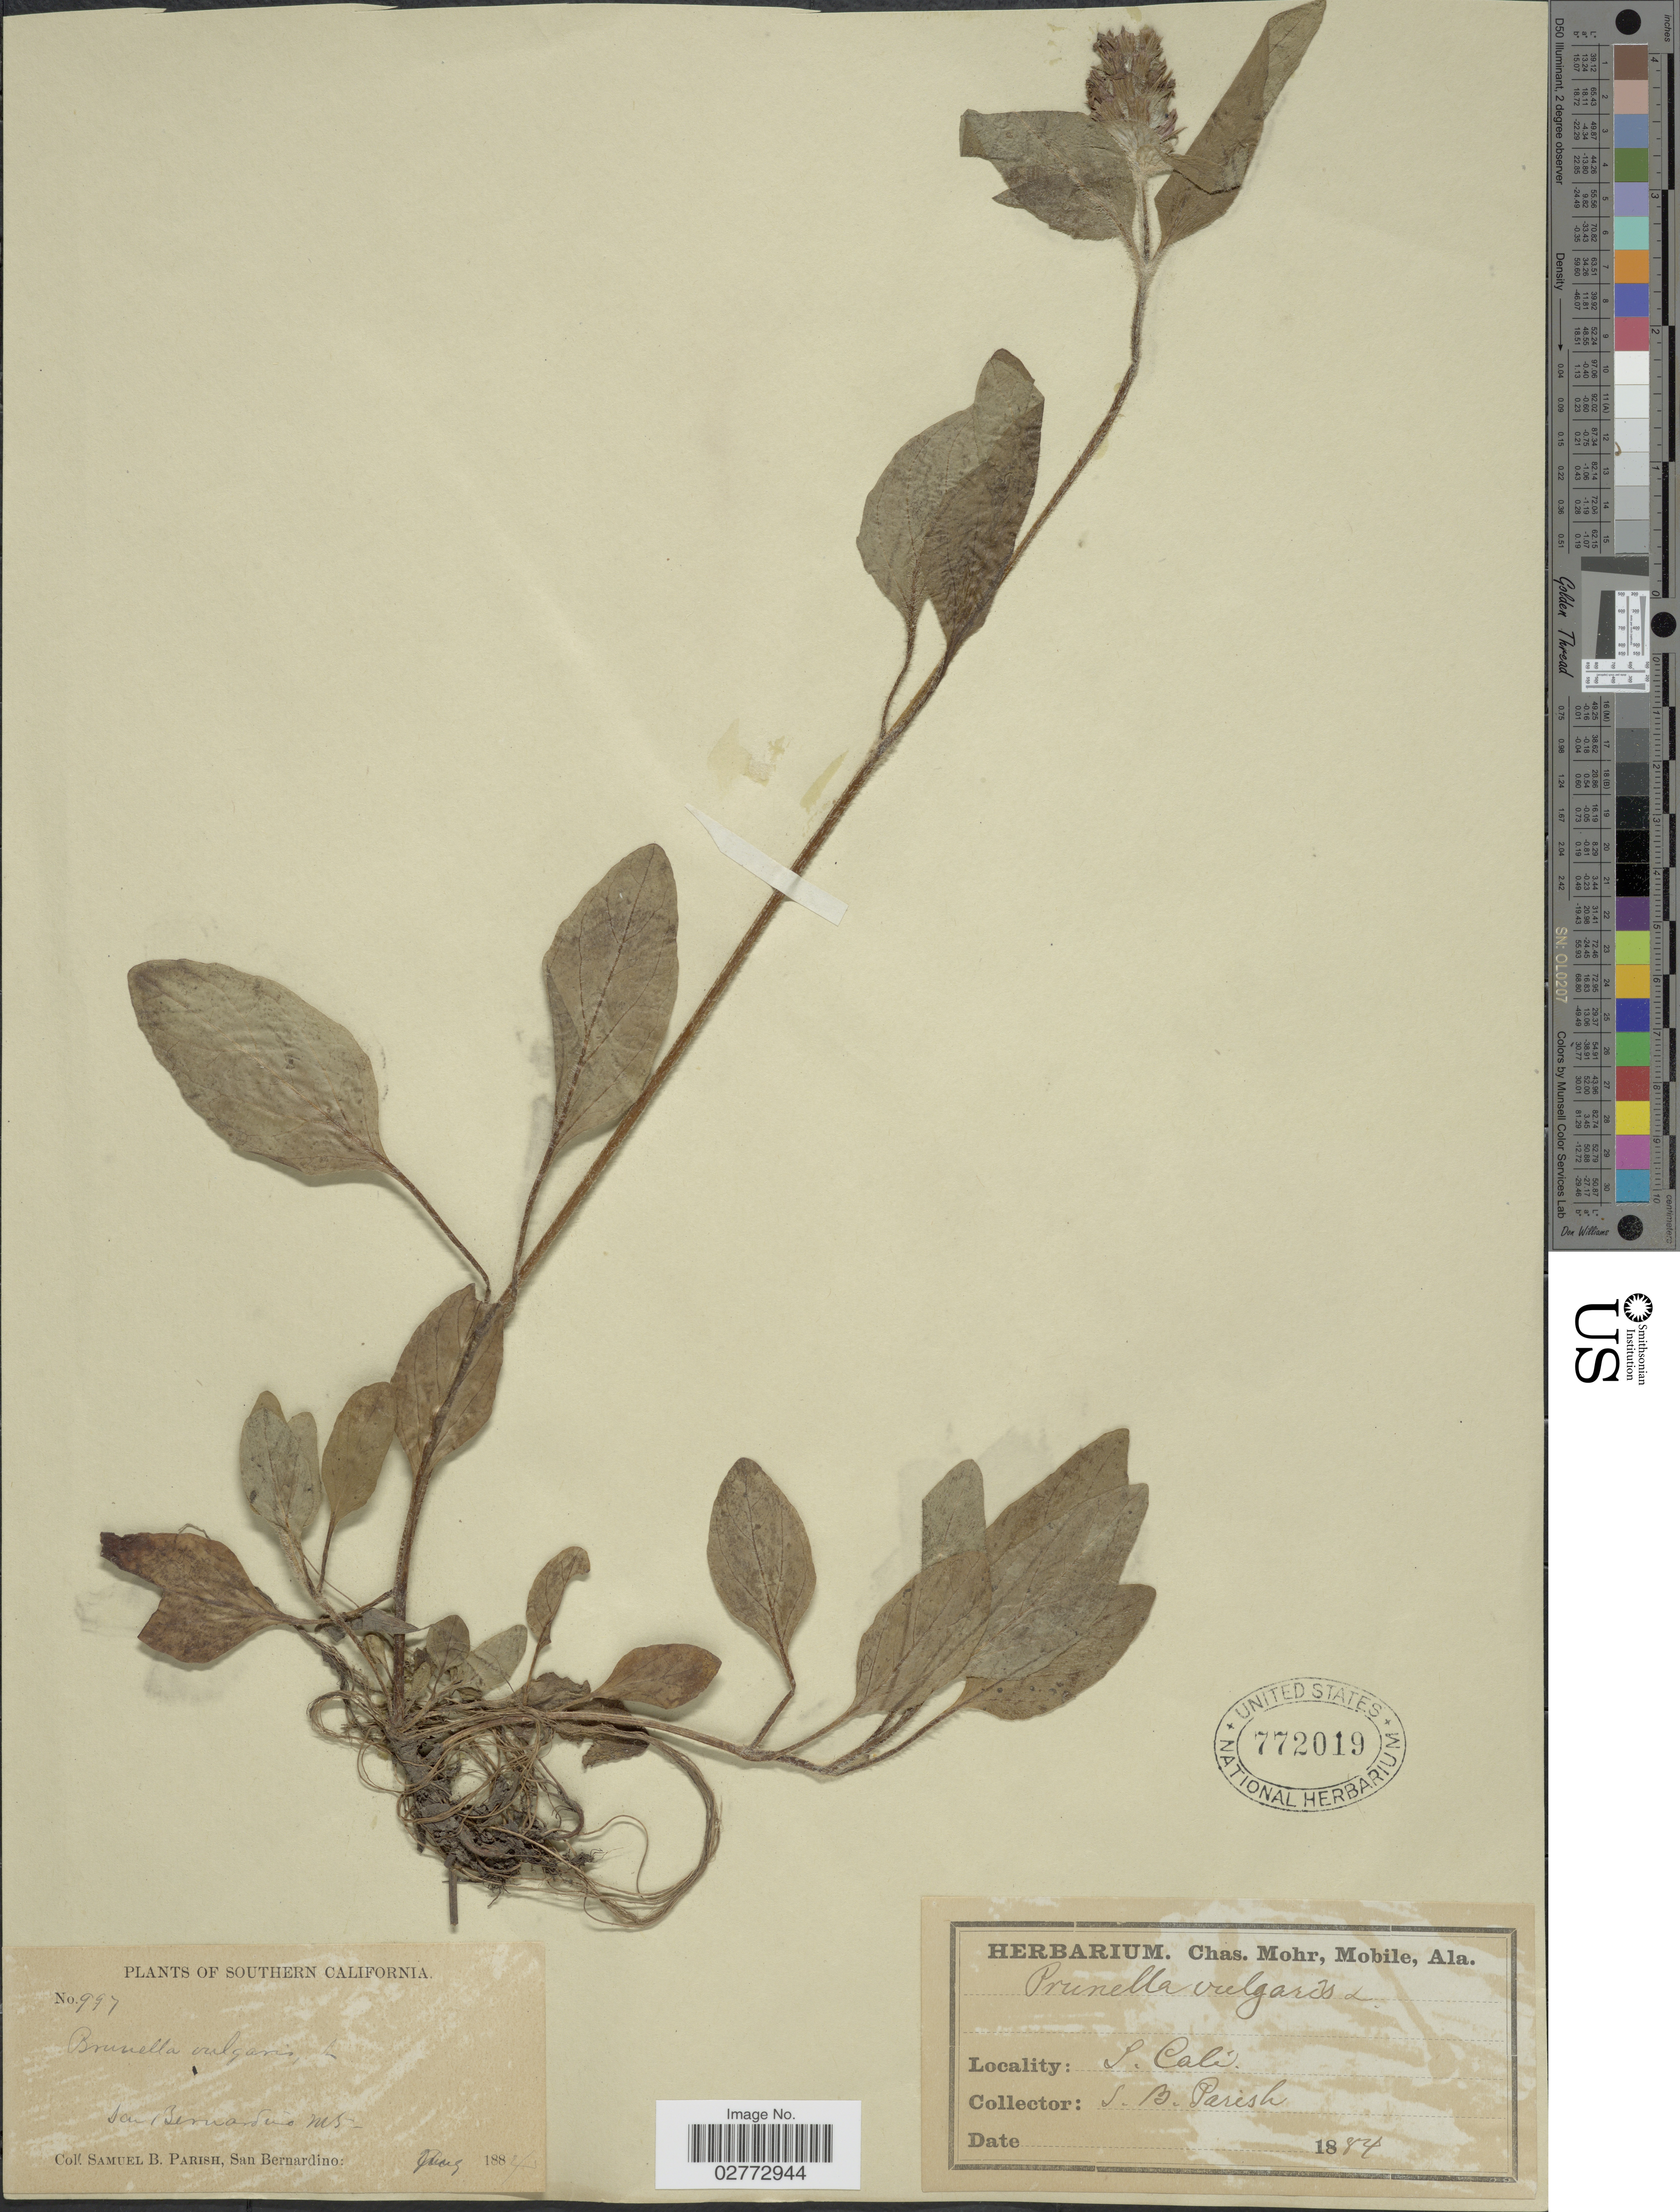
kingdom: Plantae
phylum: Tracheophyta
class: Magnoliopsida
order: Lamiales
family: Lamiaceae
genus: Prunella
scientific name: Prunella vulgaris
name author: L.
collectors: S. B. Parish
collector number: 997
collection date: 1884-08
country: United States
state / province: California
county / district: San Bernardino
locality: Southern California. San Bernardino Mts.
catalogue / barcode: US 772019